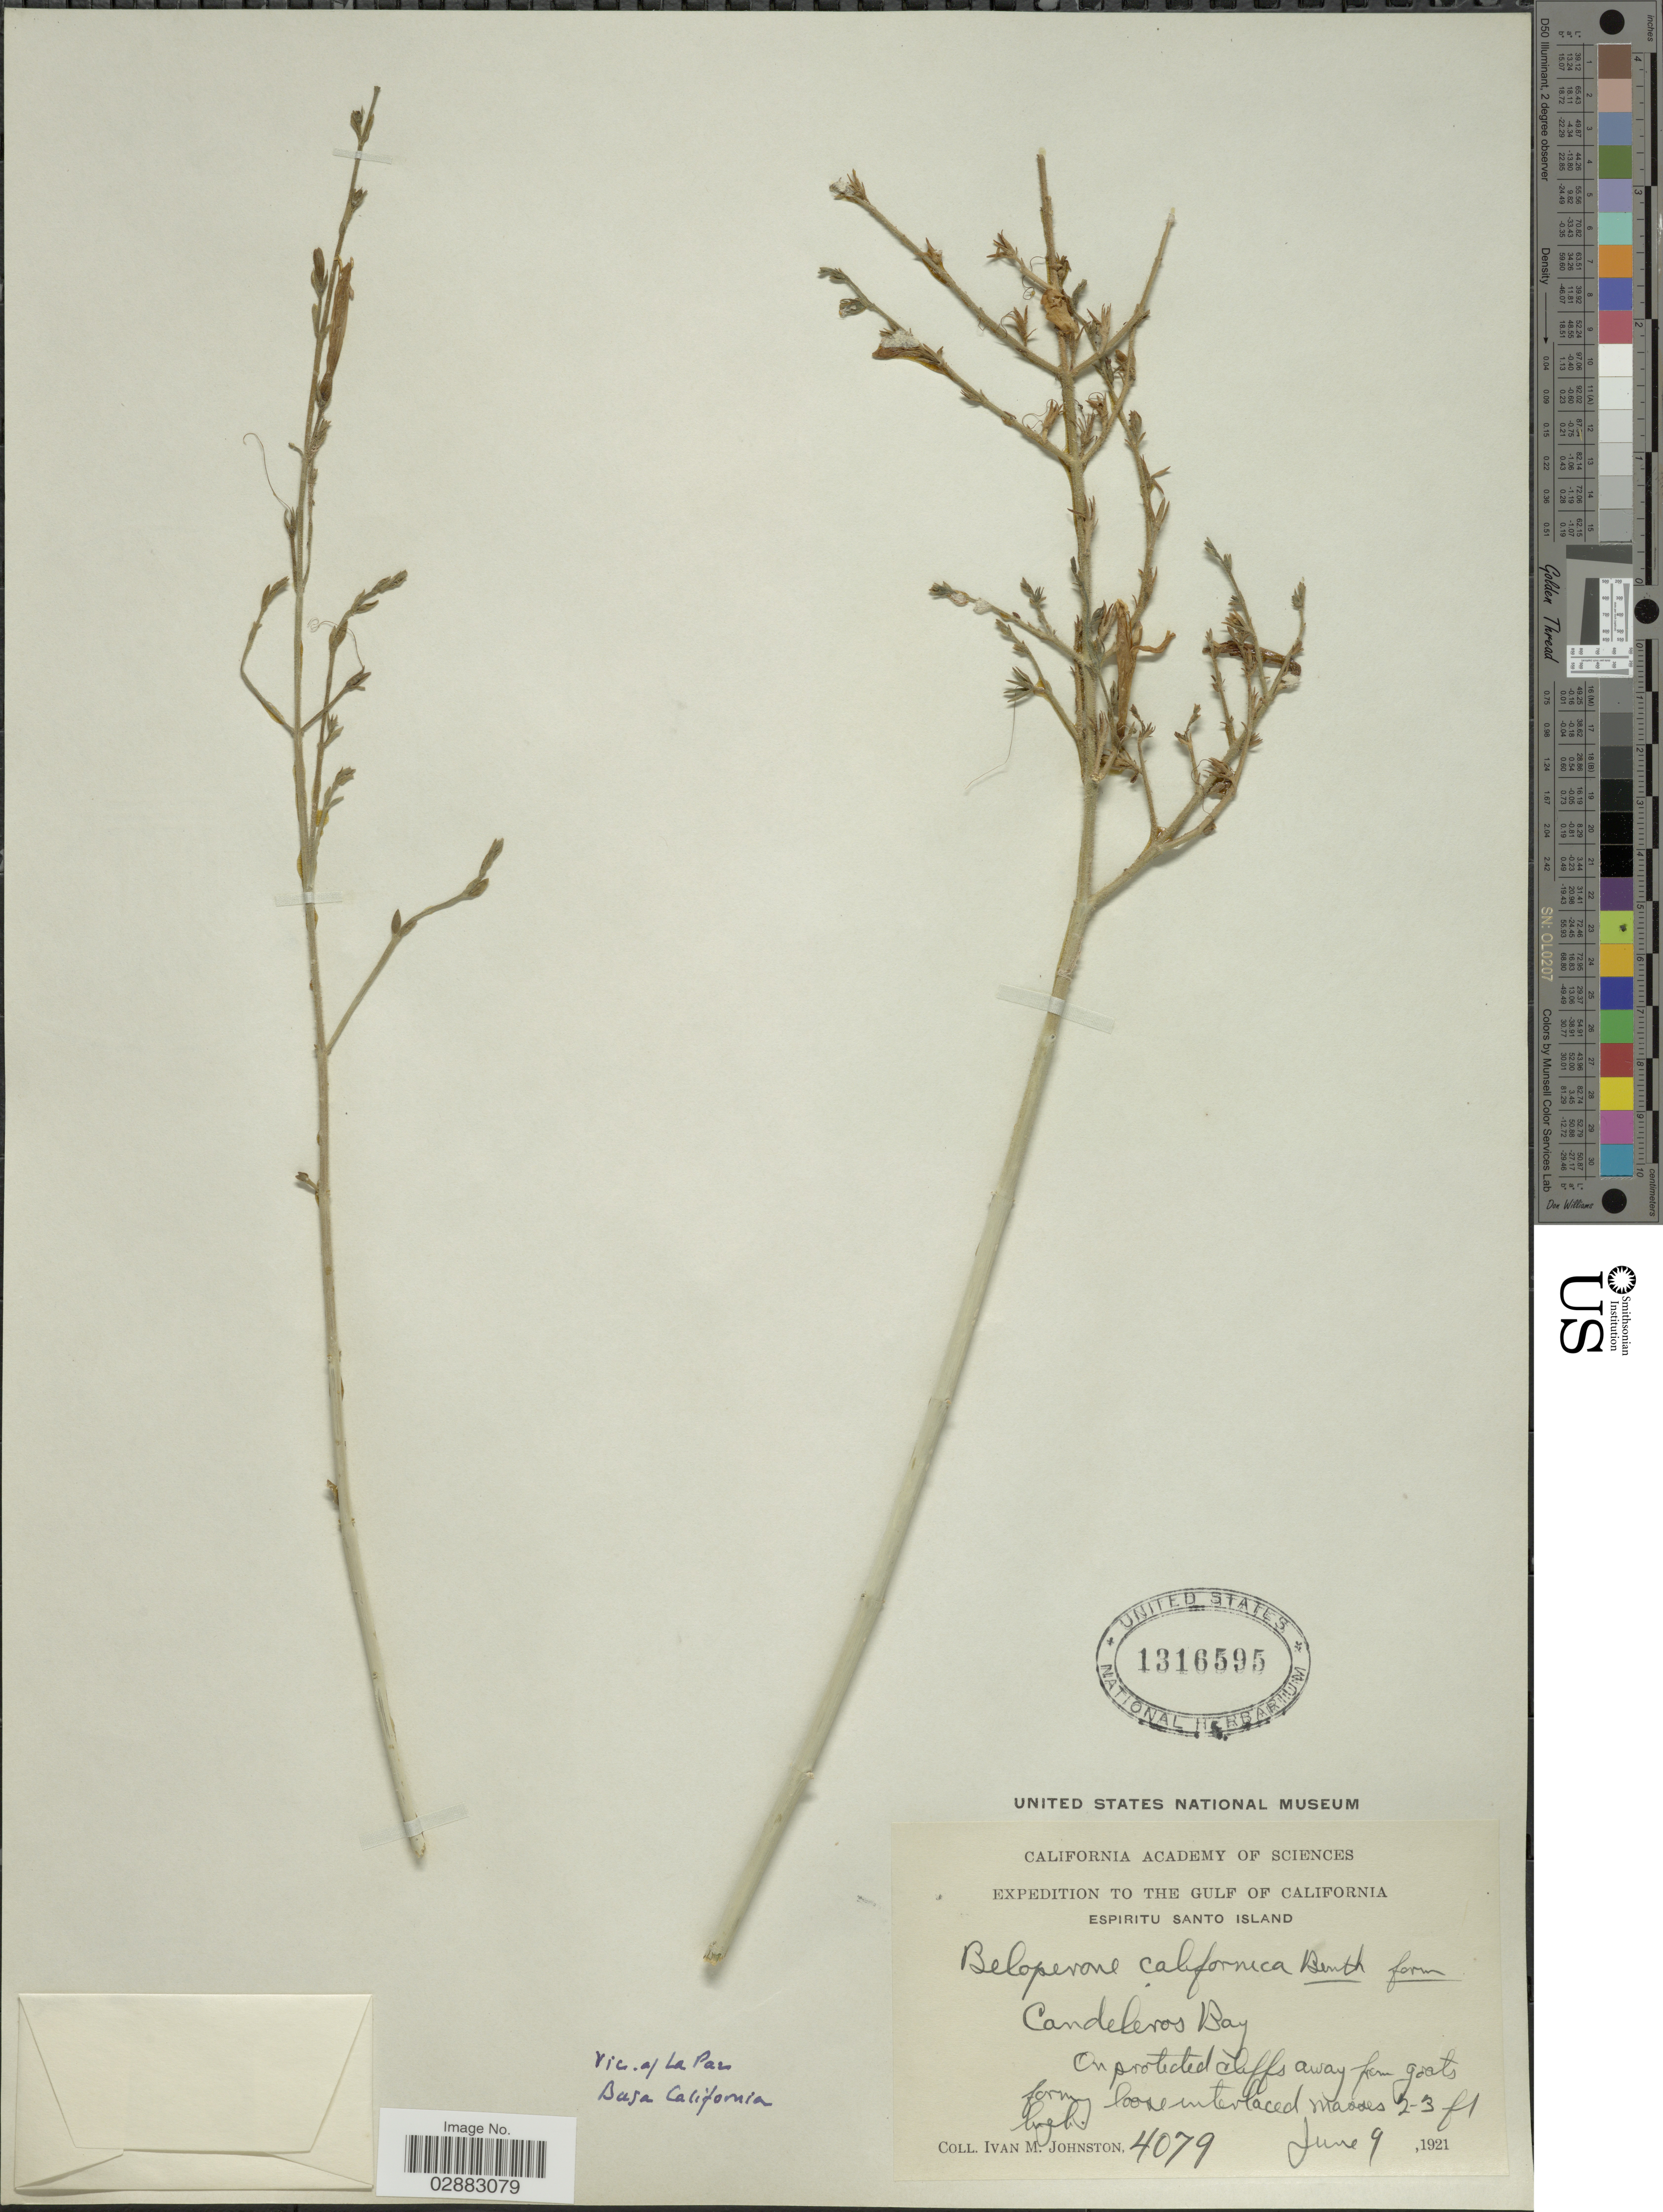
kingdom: Plantae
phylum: Tracheophyta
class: Magnoliopsida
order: Lamiales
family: Acanthaceae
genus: Beloperone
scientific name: Beloperone californica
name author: Benth.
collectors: I.M. Johnston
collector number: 4079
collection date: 1921-06-09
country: Mexico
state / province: Baja California Sur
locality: The Gulf of California, Espiritu Santo Island. Candeleros Bay. Vic. of La Paz.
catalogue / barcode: US 1316595